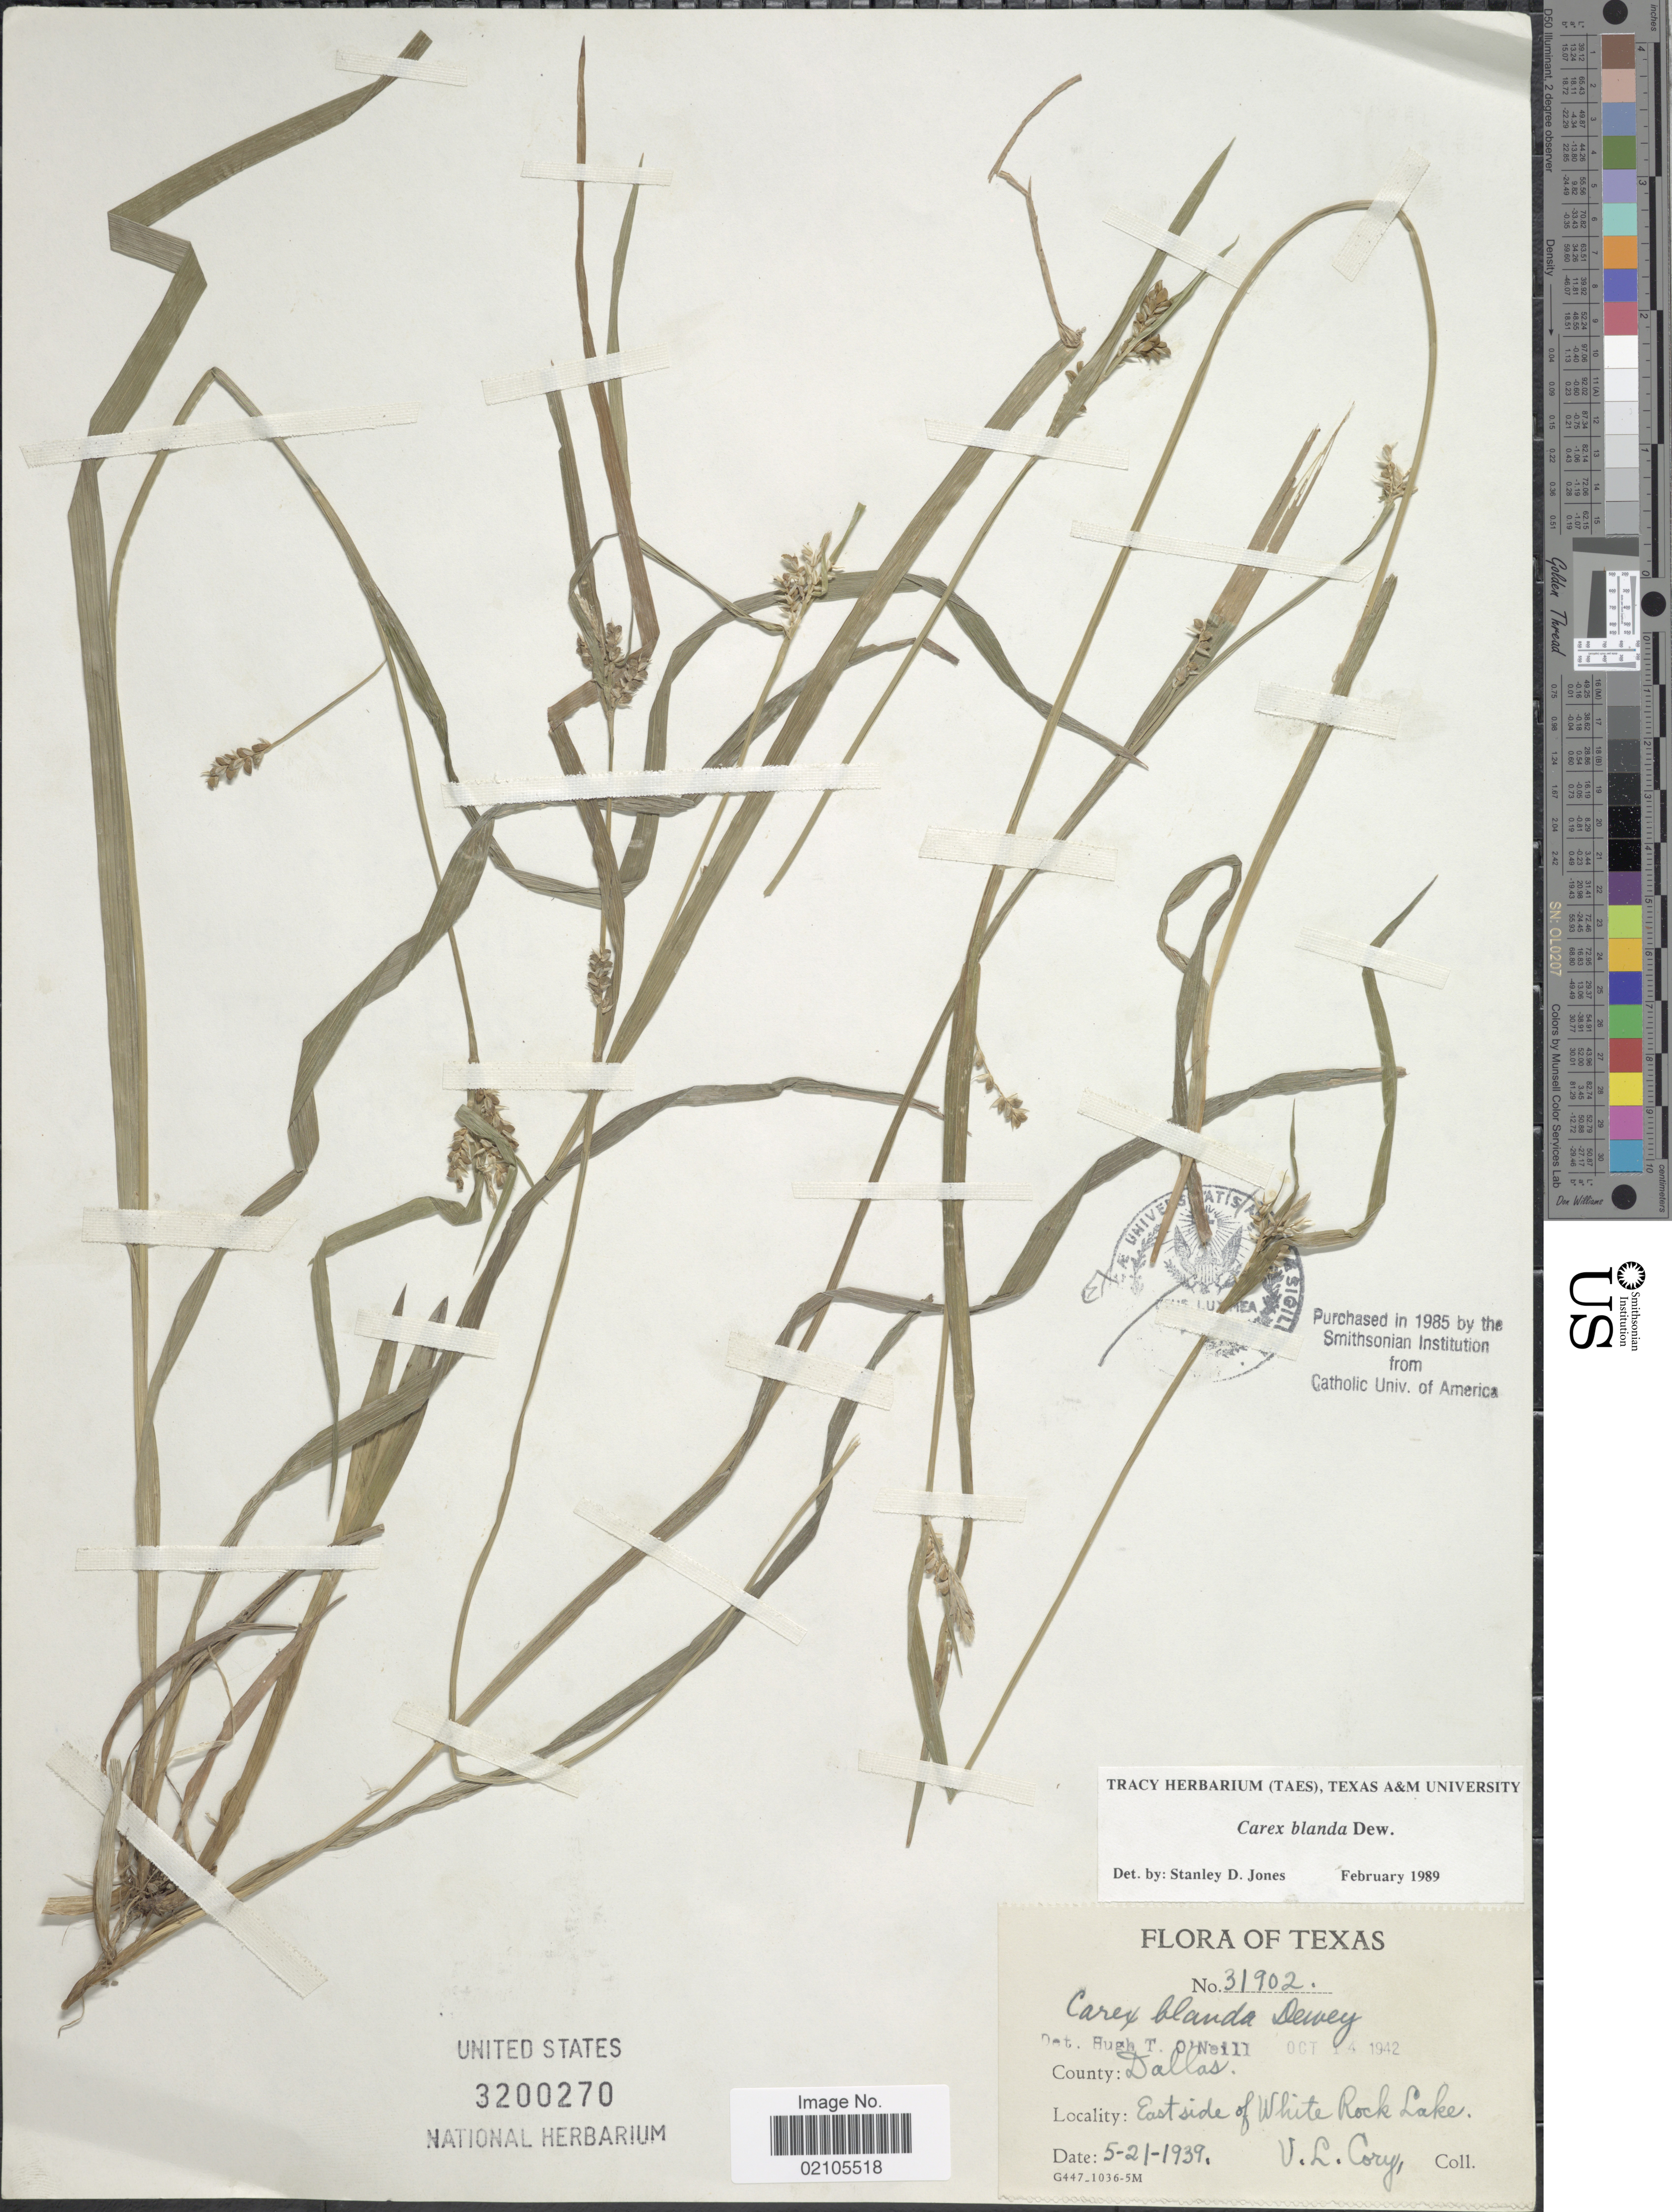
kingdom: Plantae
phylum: Tracheophyta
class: Liliopsida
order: Poales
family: Cyperaceae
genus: Carex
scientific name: Carex blanda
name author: Dewey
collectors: V. Cory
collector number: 31902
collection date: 1939-05-21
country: United States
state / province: Texas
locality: County: Dallas. East side of White Rock Lake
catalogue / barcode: US 3200270